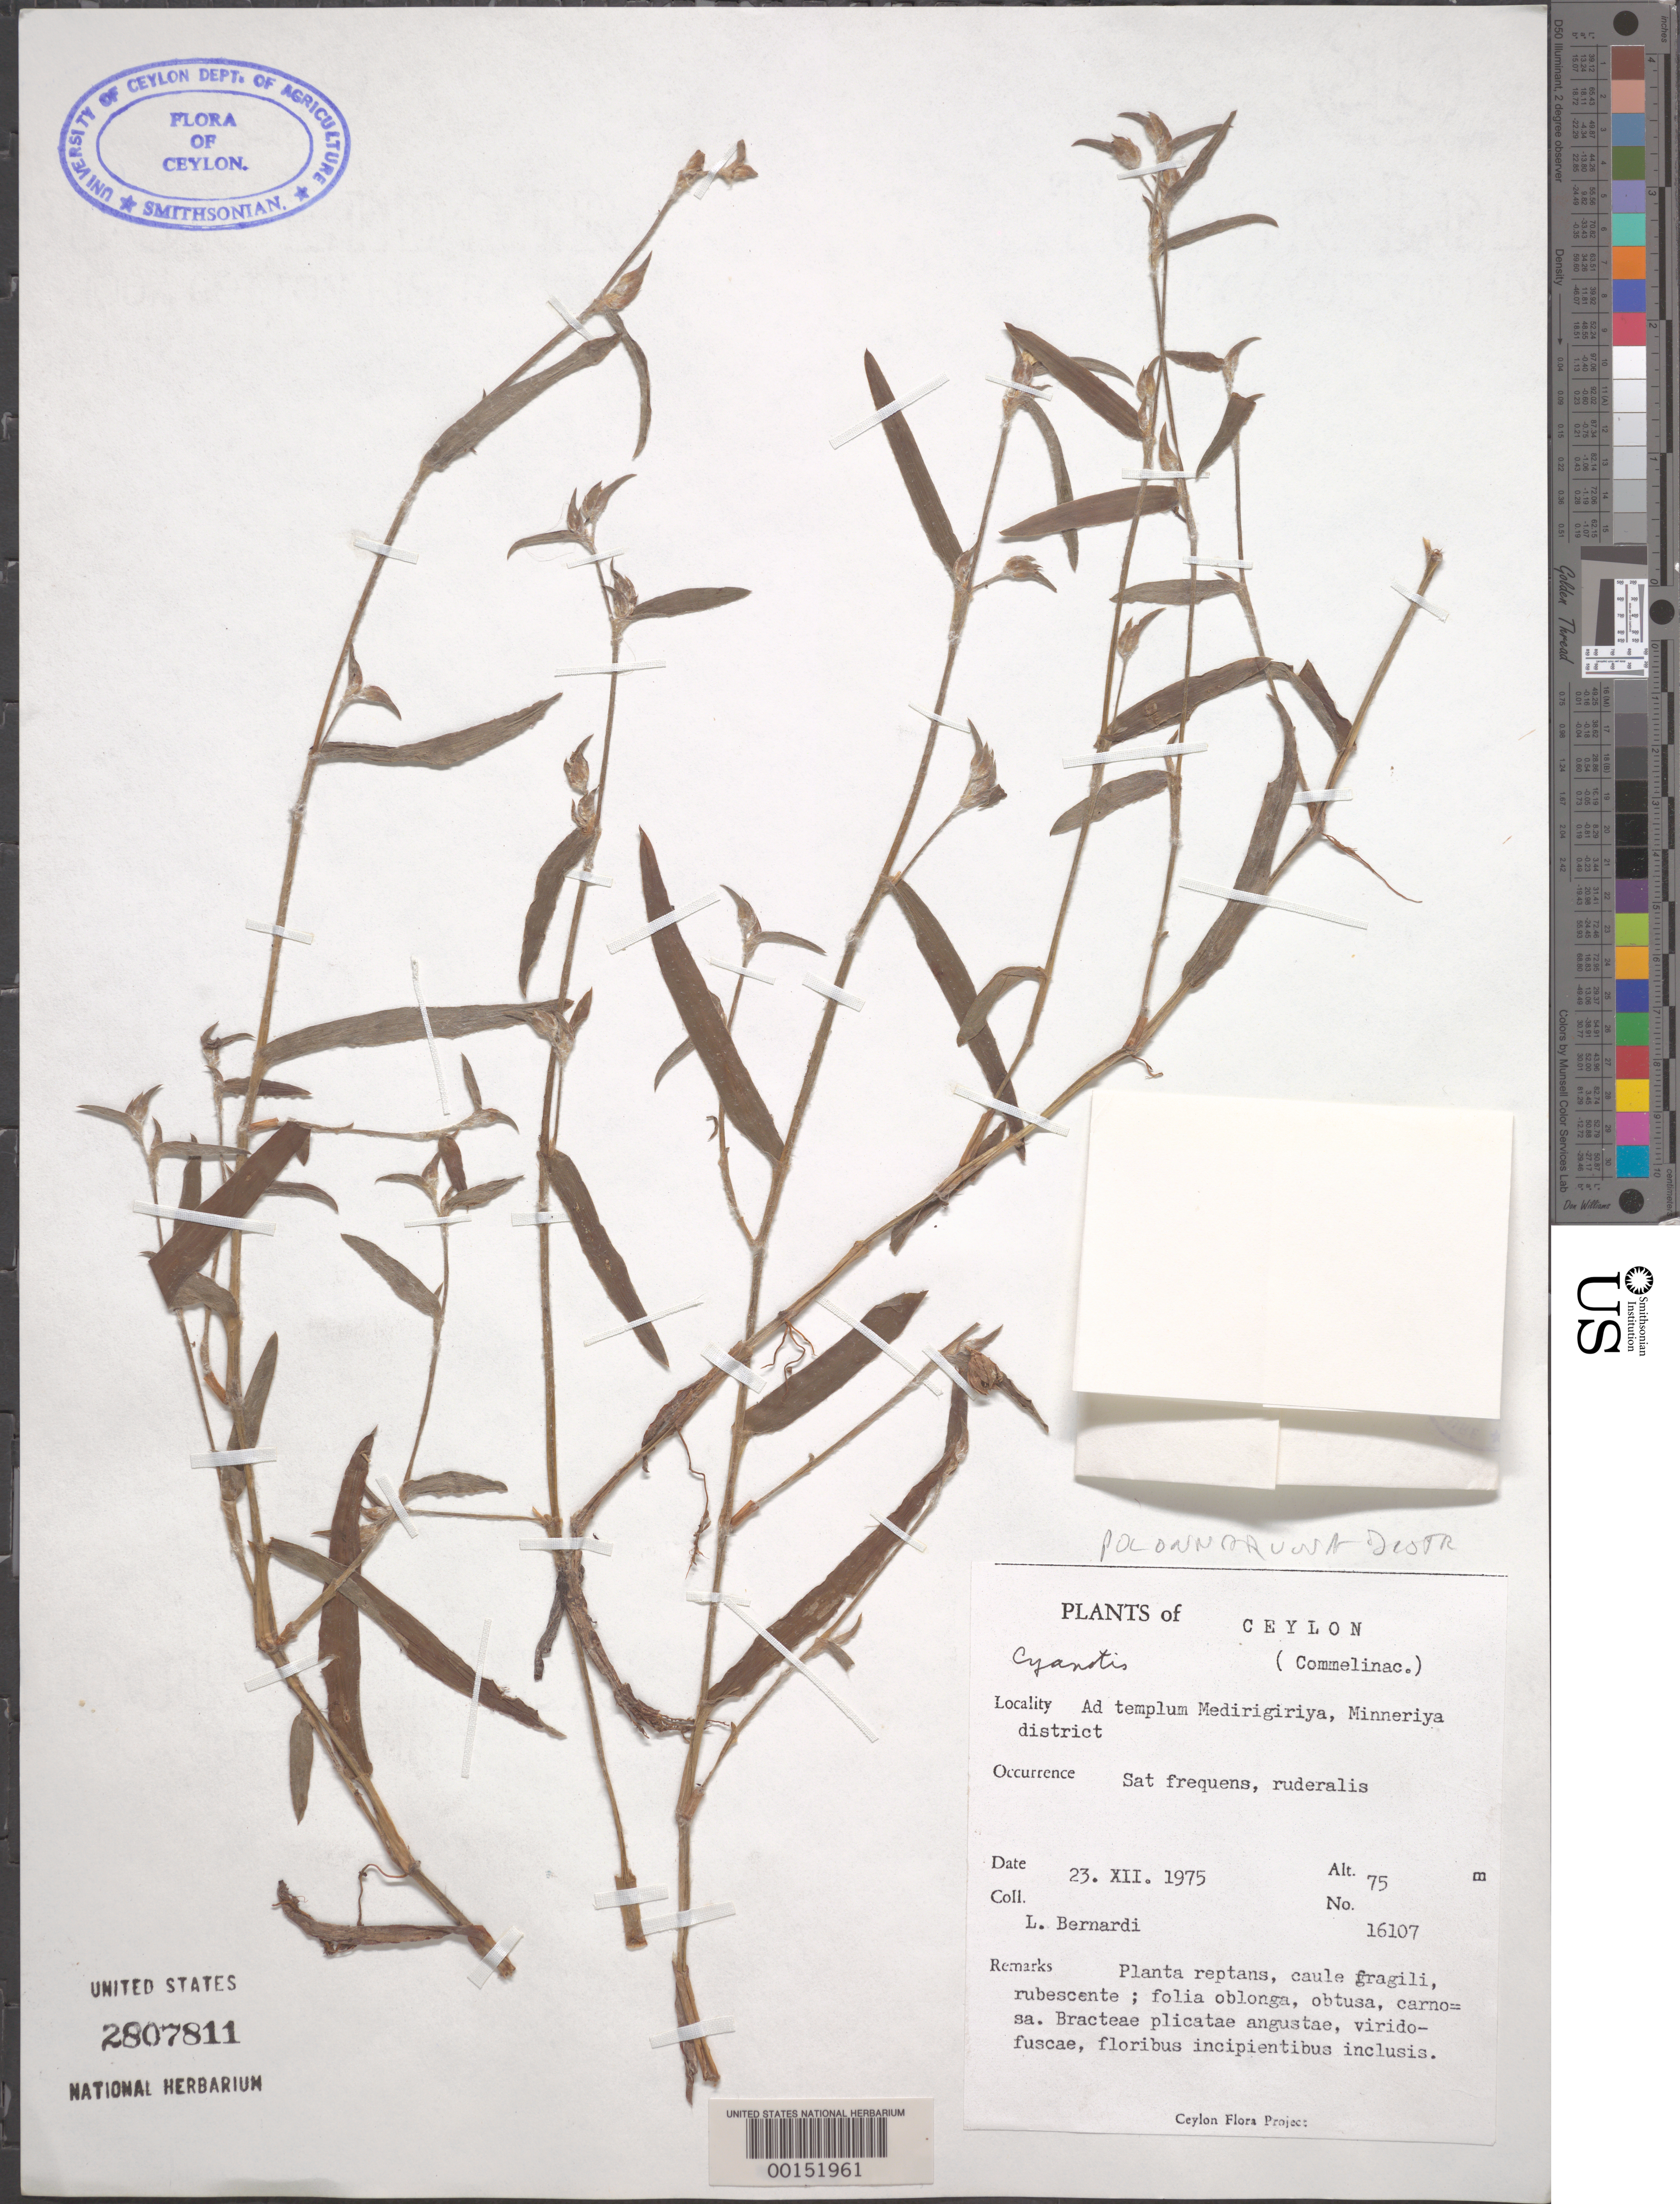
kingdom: Plantae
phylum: Tracheophyta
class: Liliopsida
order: Commelinales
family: Commelinaceae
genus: Cyanotis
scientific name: Cyanotis thwaitesii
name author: Hassk.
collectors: L. Bernardi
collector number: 16107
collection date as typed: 23 Dec 1975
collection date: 1975-12-23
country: Sri Lanka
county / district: (minneriya Dist.)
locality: Medirigiriya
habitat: Ruderal area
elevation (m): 75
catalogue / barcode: US 2807811